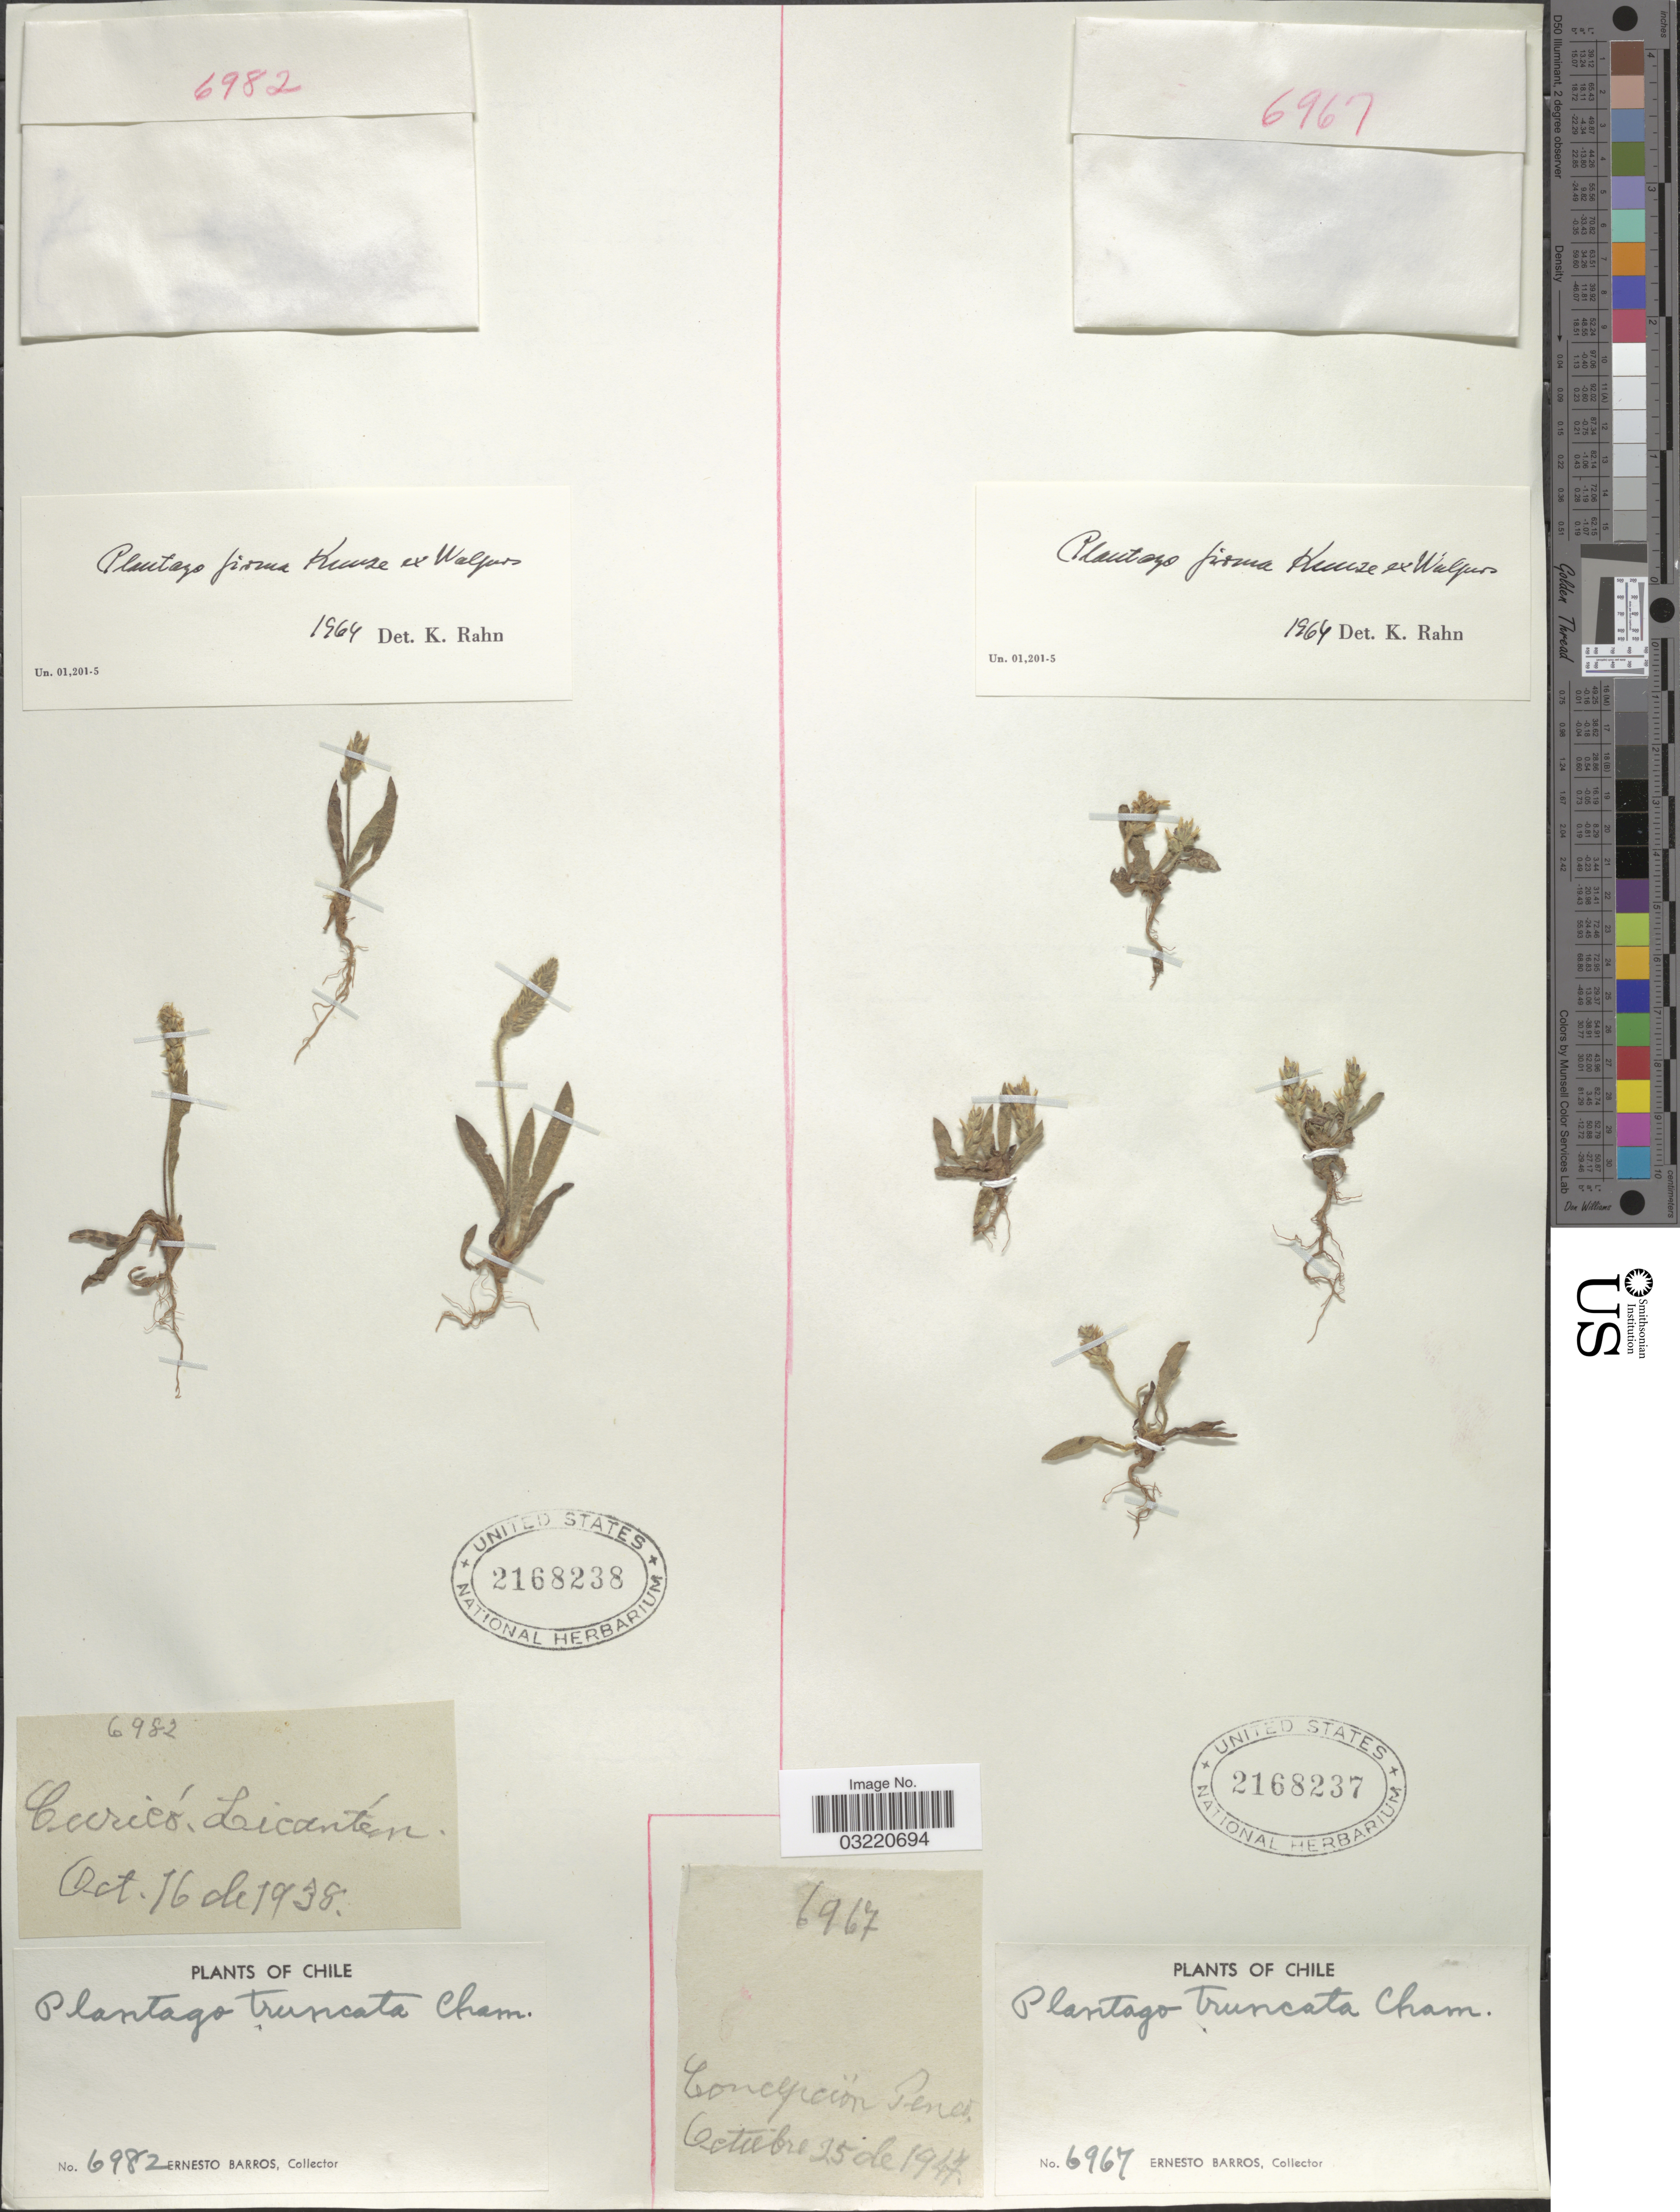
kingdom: Plantae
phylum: Tracheophyta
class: Magnoliopsida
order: Lamiales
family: Plantaginaceae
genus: Plantago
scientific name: Plantago firma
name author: Kunze ex Walp.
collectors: E. Barros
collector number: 6967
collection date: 1947-10-25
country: Chile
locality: Concepción Penco.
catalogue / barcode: US 2168237